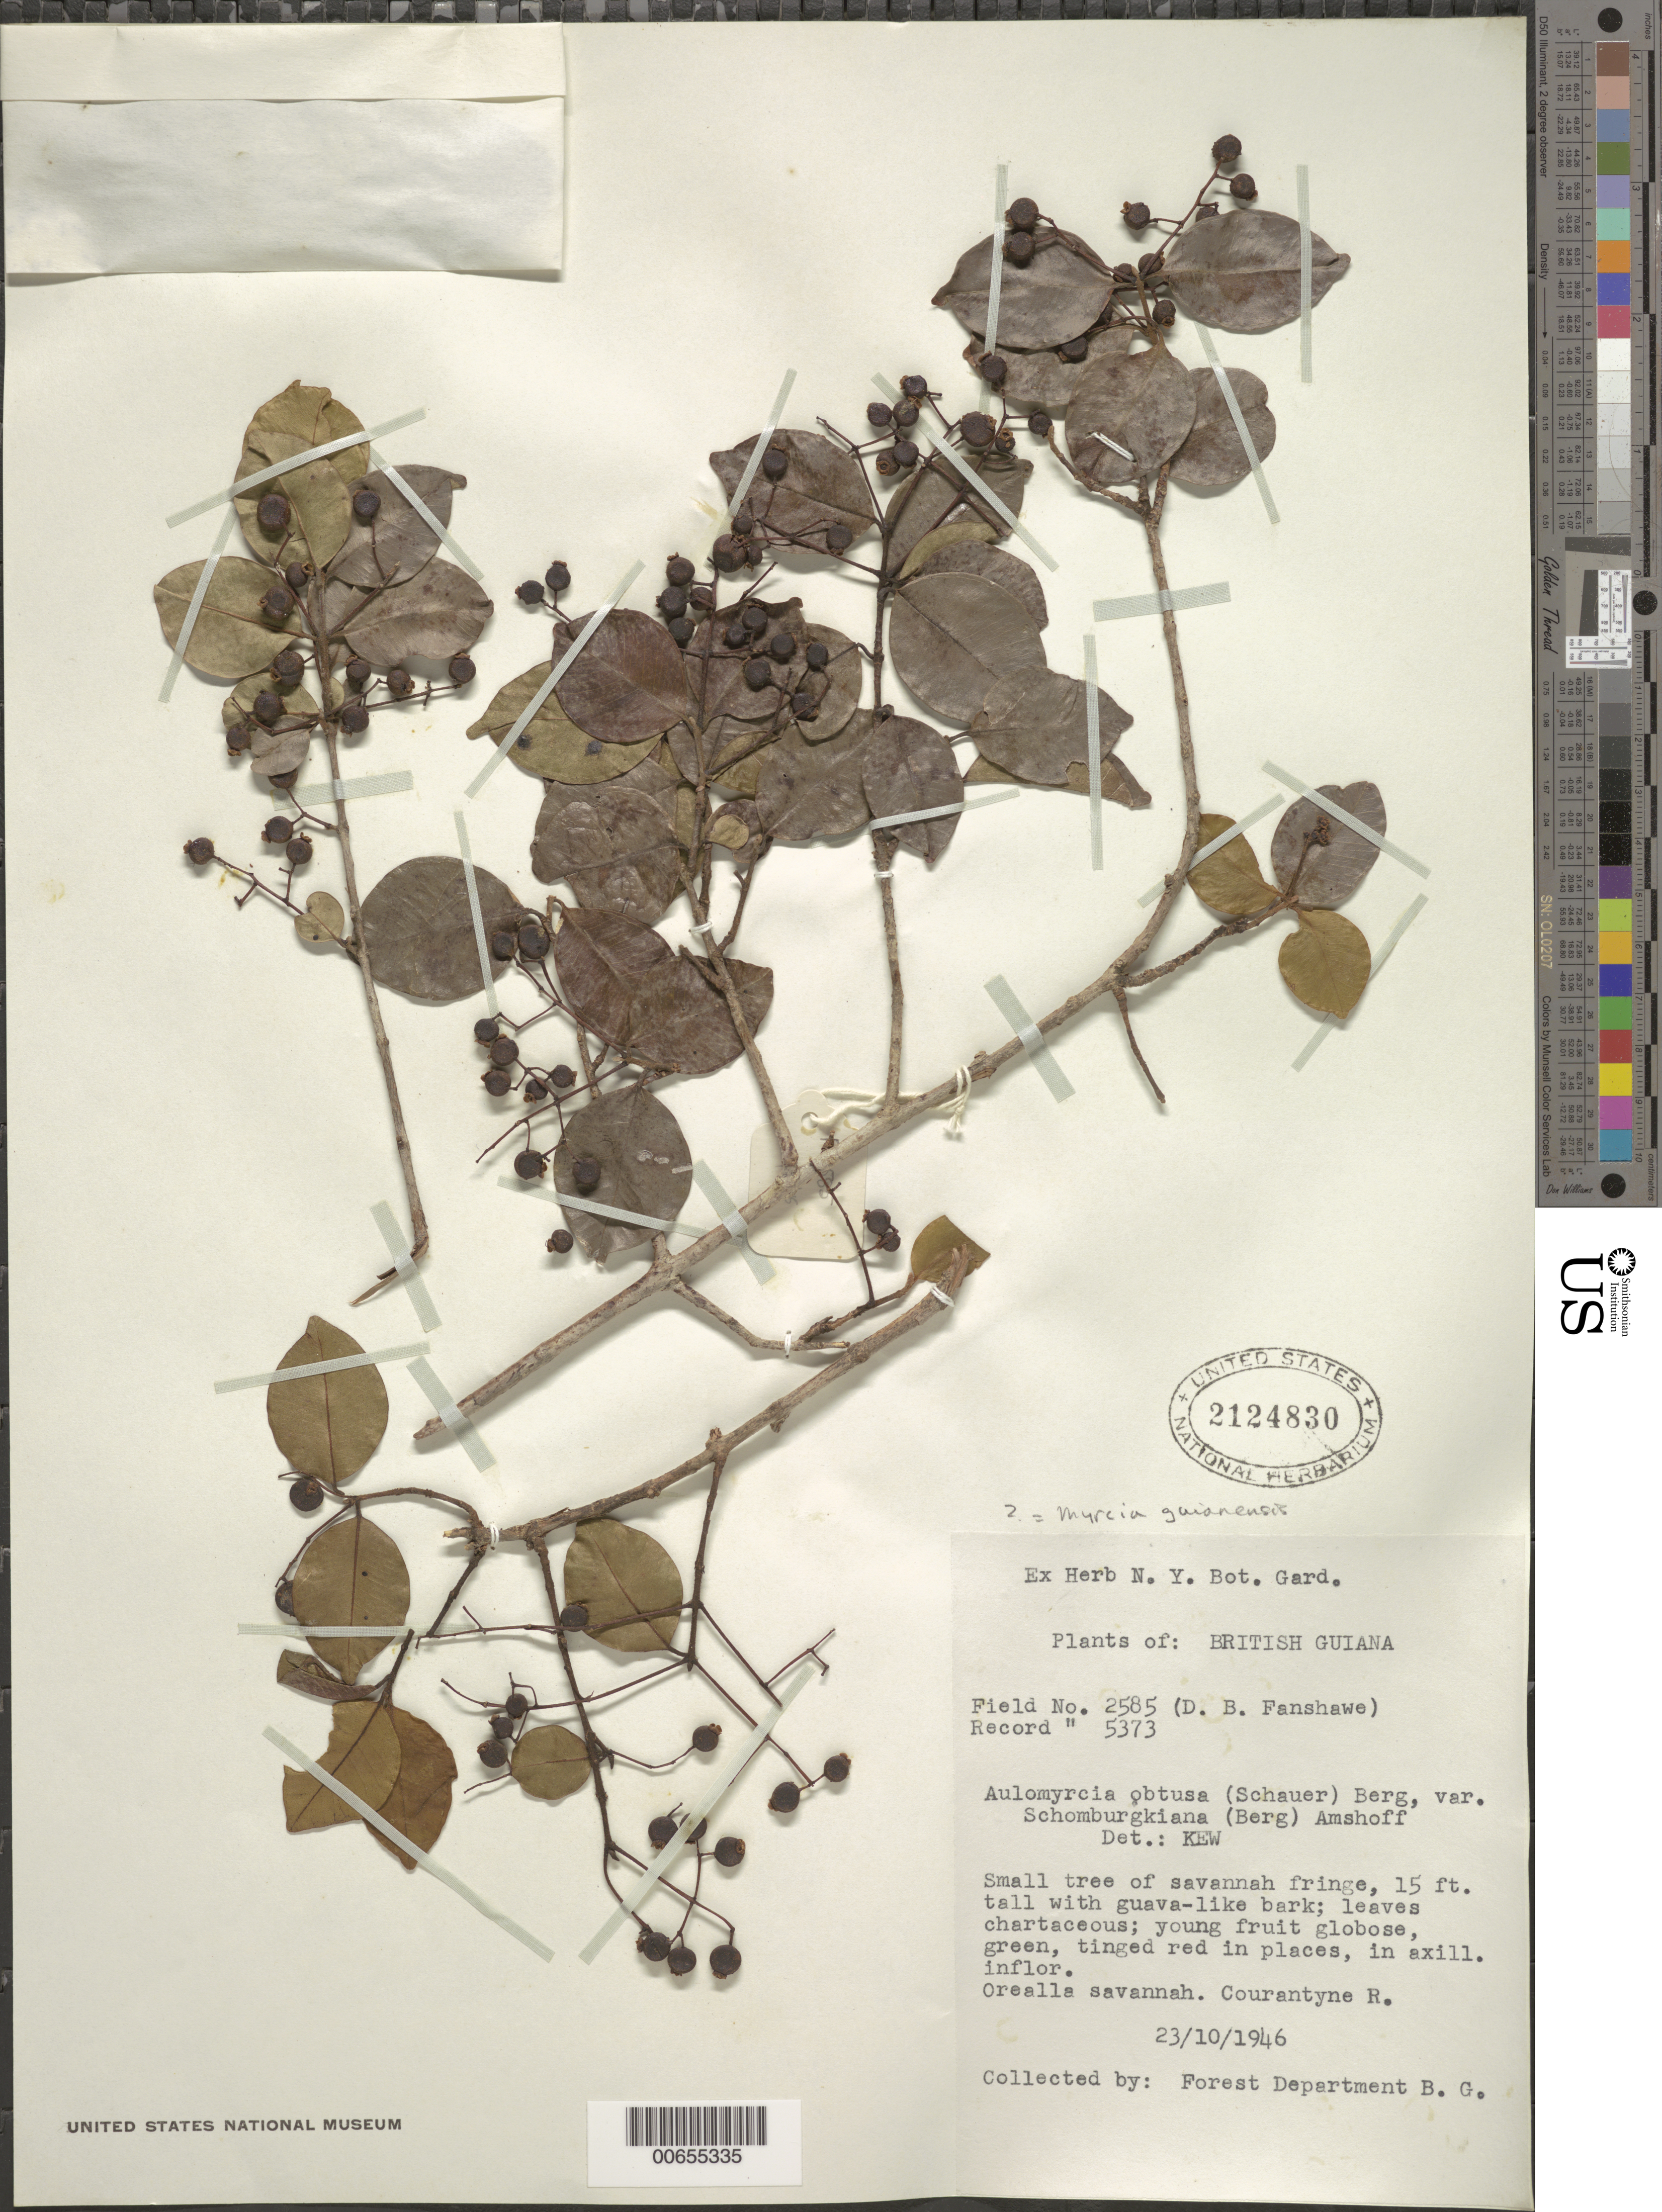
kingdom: Plantae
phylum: Tracheophyta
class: Magnoliopsida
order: Myrtales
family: Myrtaceae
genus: Myrcia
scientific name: Myrcia guianensis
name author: (Aubl.) DC.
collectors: D. B. Fanshawe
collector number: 5373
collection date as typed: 23-Oct-46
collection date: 1946-10-23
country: Guyana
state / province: E. Berbice-Corentyne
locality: Courantyne R., Orealla Savanna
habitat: Savanna fringe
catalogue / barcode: US 2124830